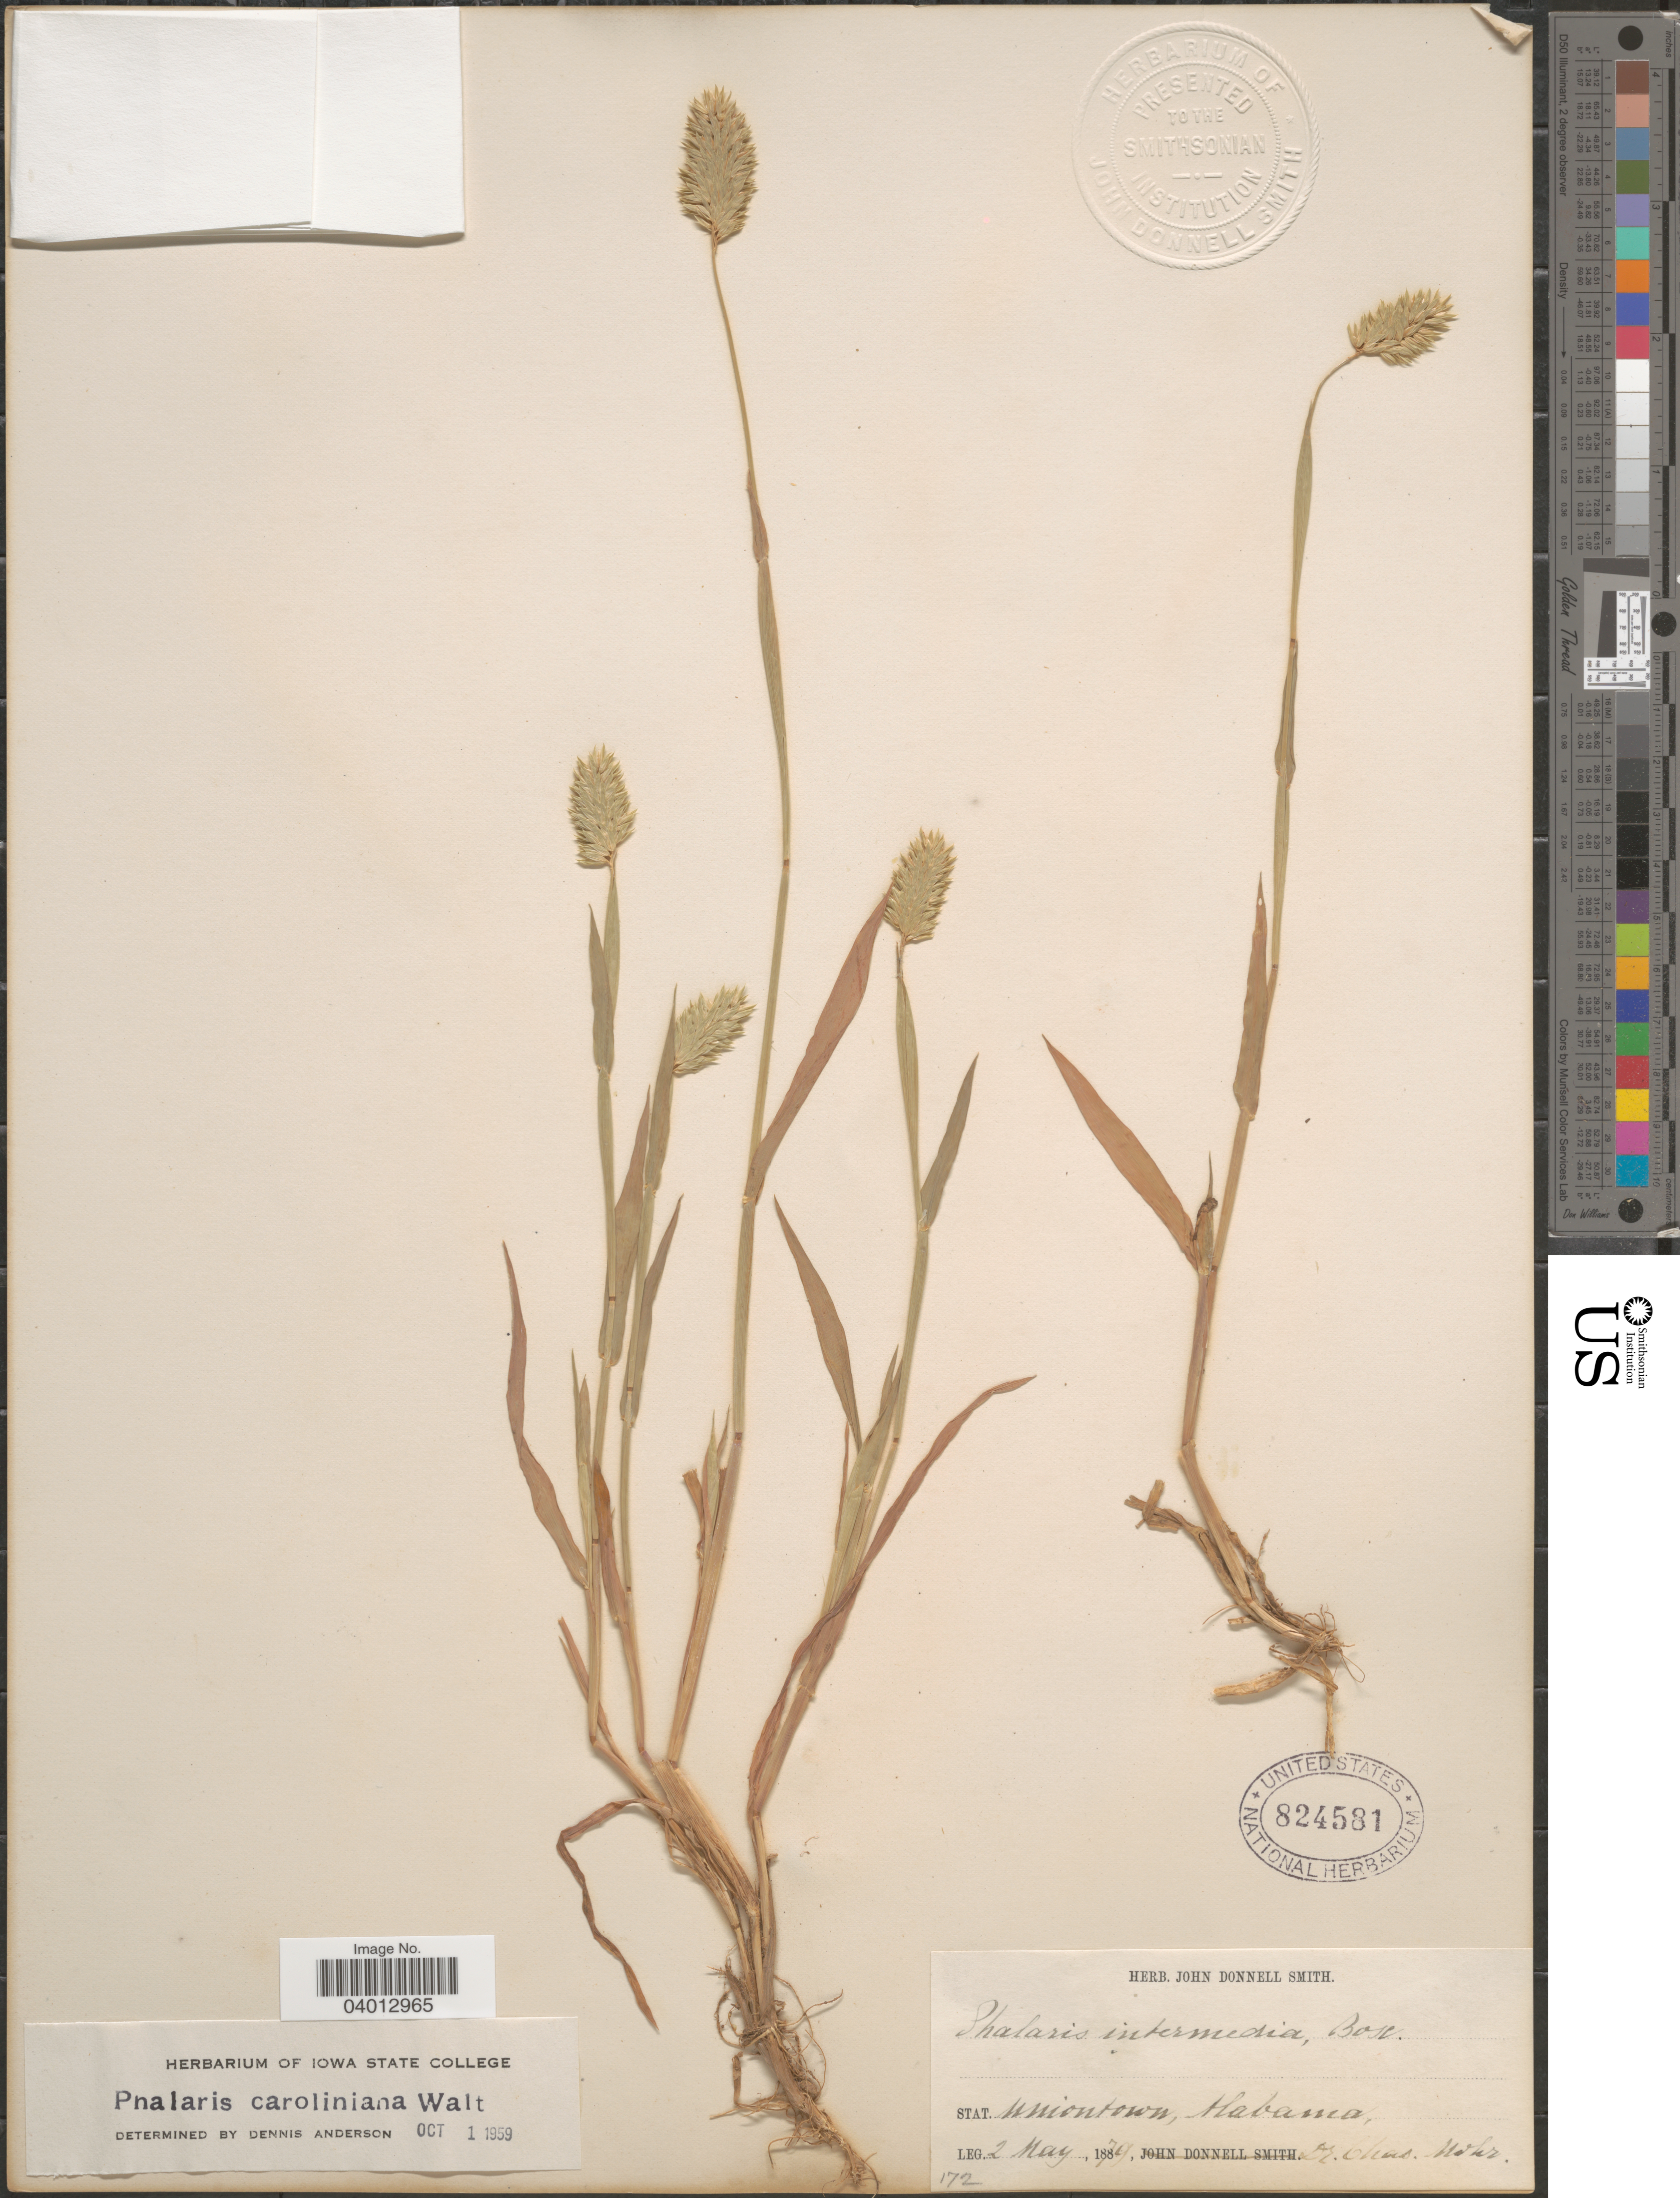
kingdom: Plantae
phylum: Tracheophyta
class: Liliopsida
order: Poales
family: Poaceae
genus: Phalaris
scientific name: Phalaris caroliniana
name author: Walter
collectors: Mohr, C. T. (herbarium)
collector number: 172?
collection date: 1879-05-02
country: United States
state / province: Alabama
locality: Stat. Uniontown.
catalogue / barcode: US 824581